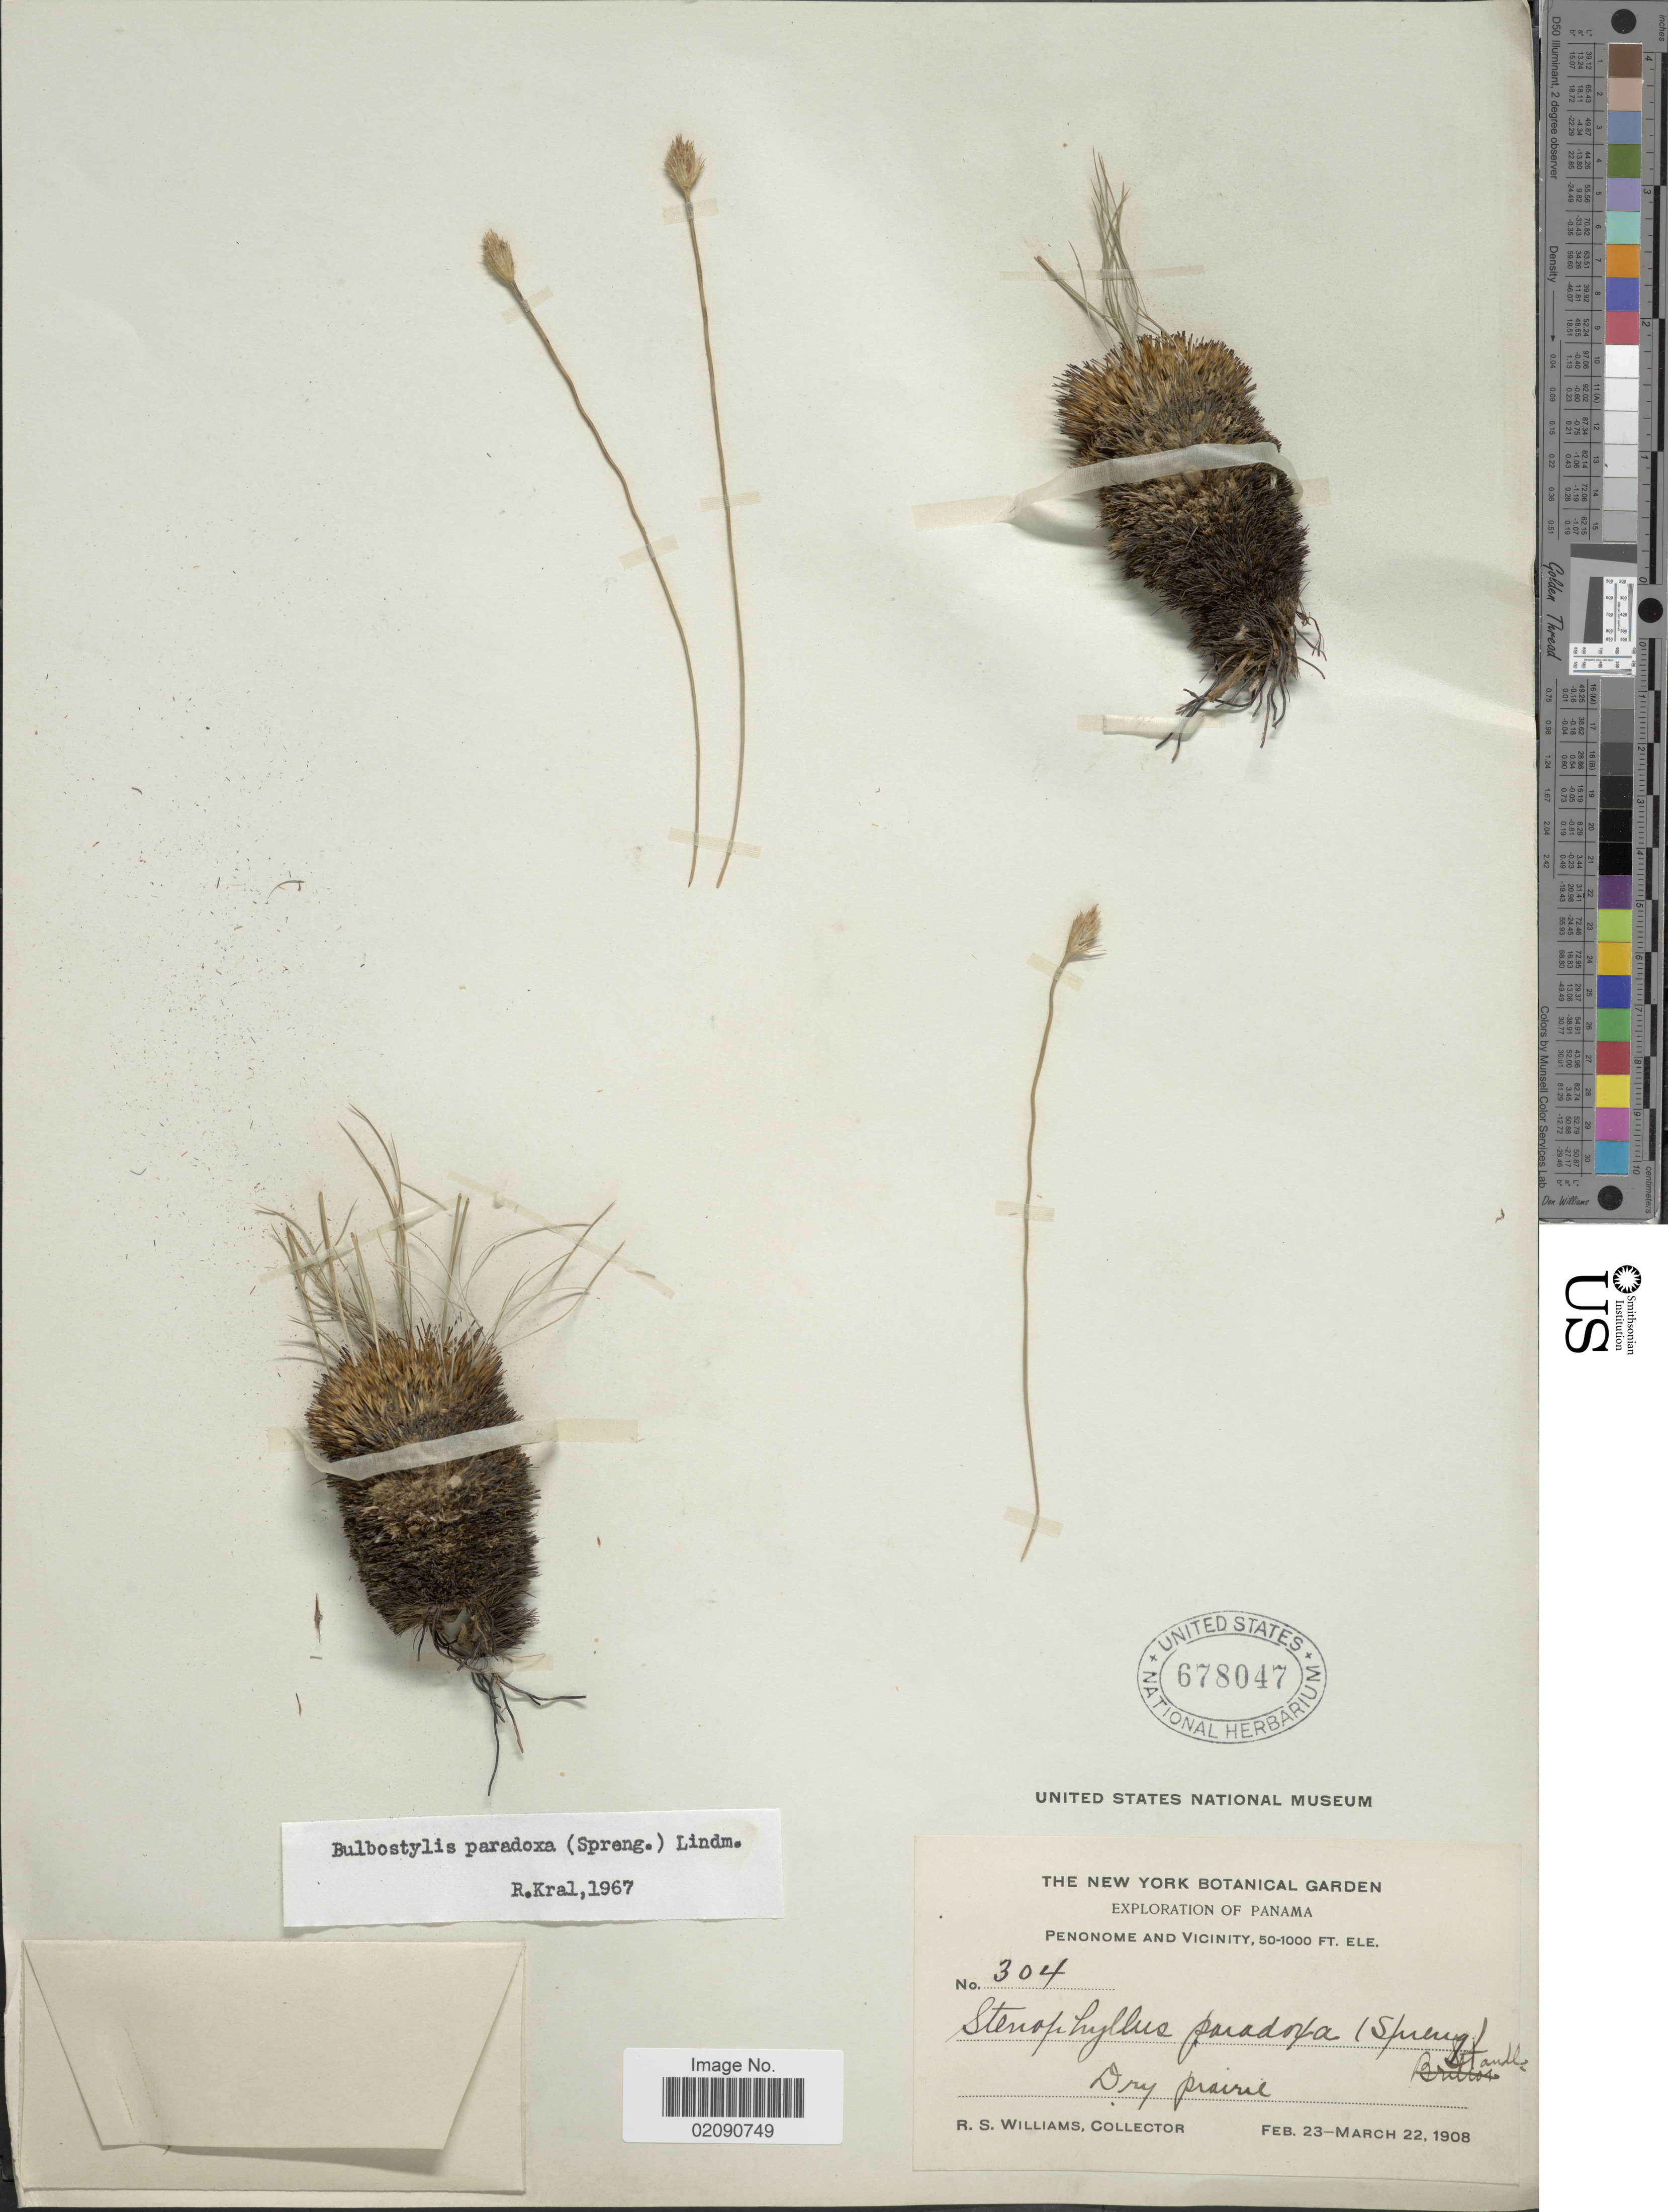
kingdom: Plantae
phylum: Tracheophyta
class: Liliopsida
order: Poales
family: Cyperaceae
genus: Bulbostylis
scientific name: Bulbostylis paradoxa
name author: (Spreng.) Lindm.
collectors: R. S. Williams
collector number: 304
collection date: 1908-02-23/1908-03-22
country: Panama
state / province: Panamá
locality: Penonome and Vicinity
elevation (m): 15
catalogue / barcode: US 678047